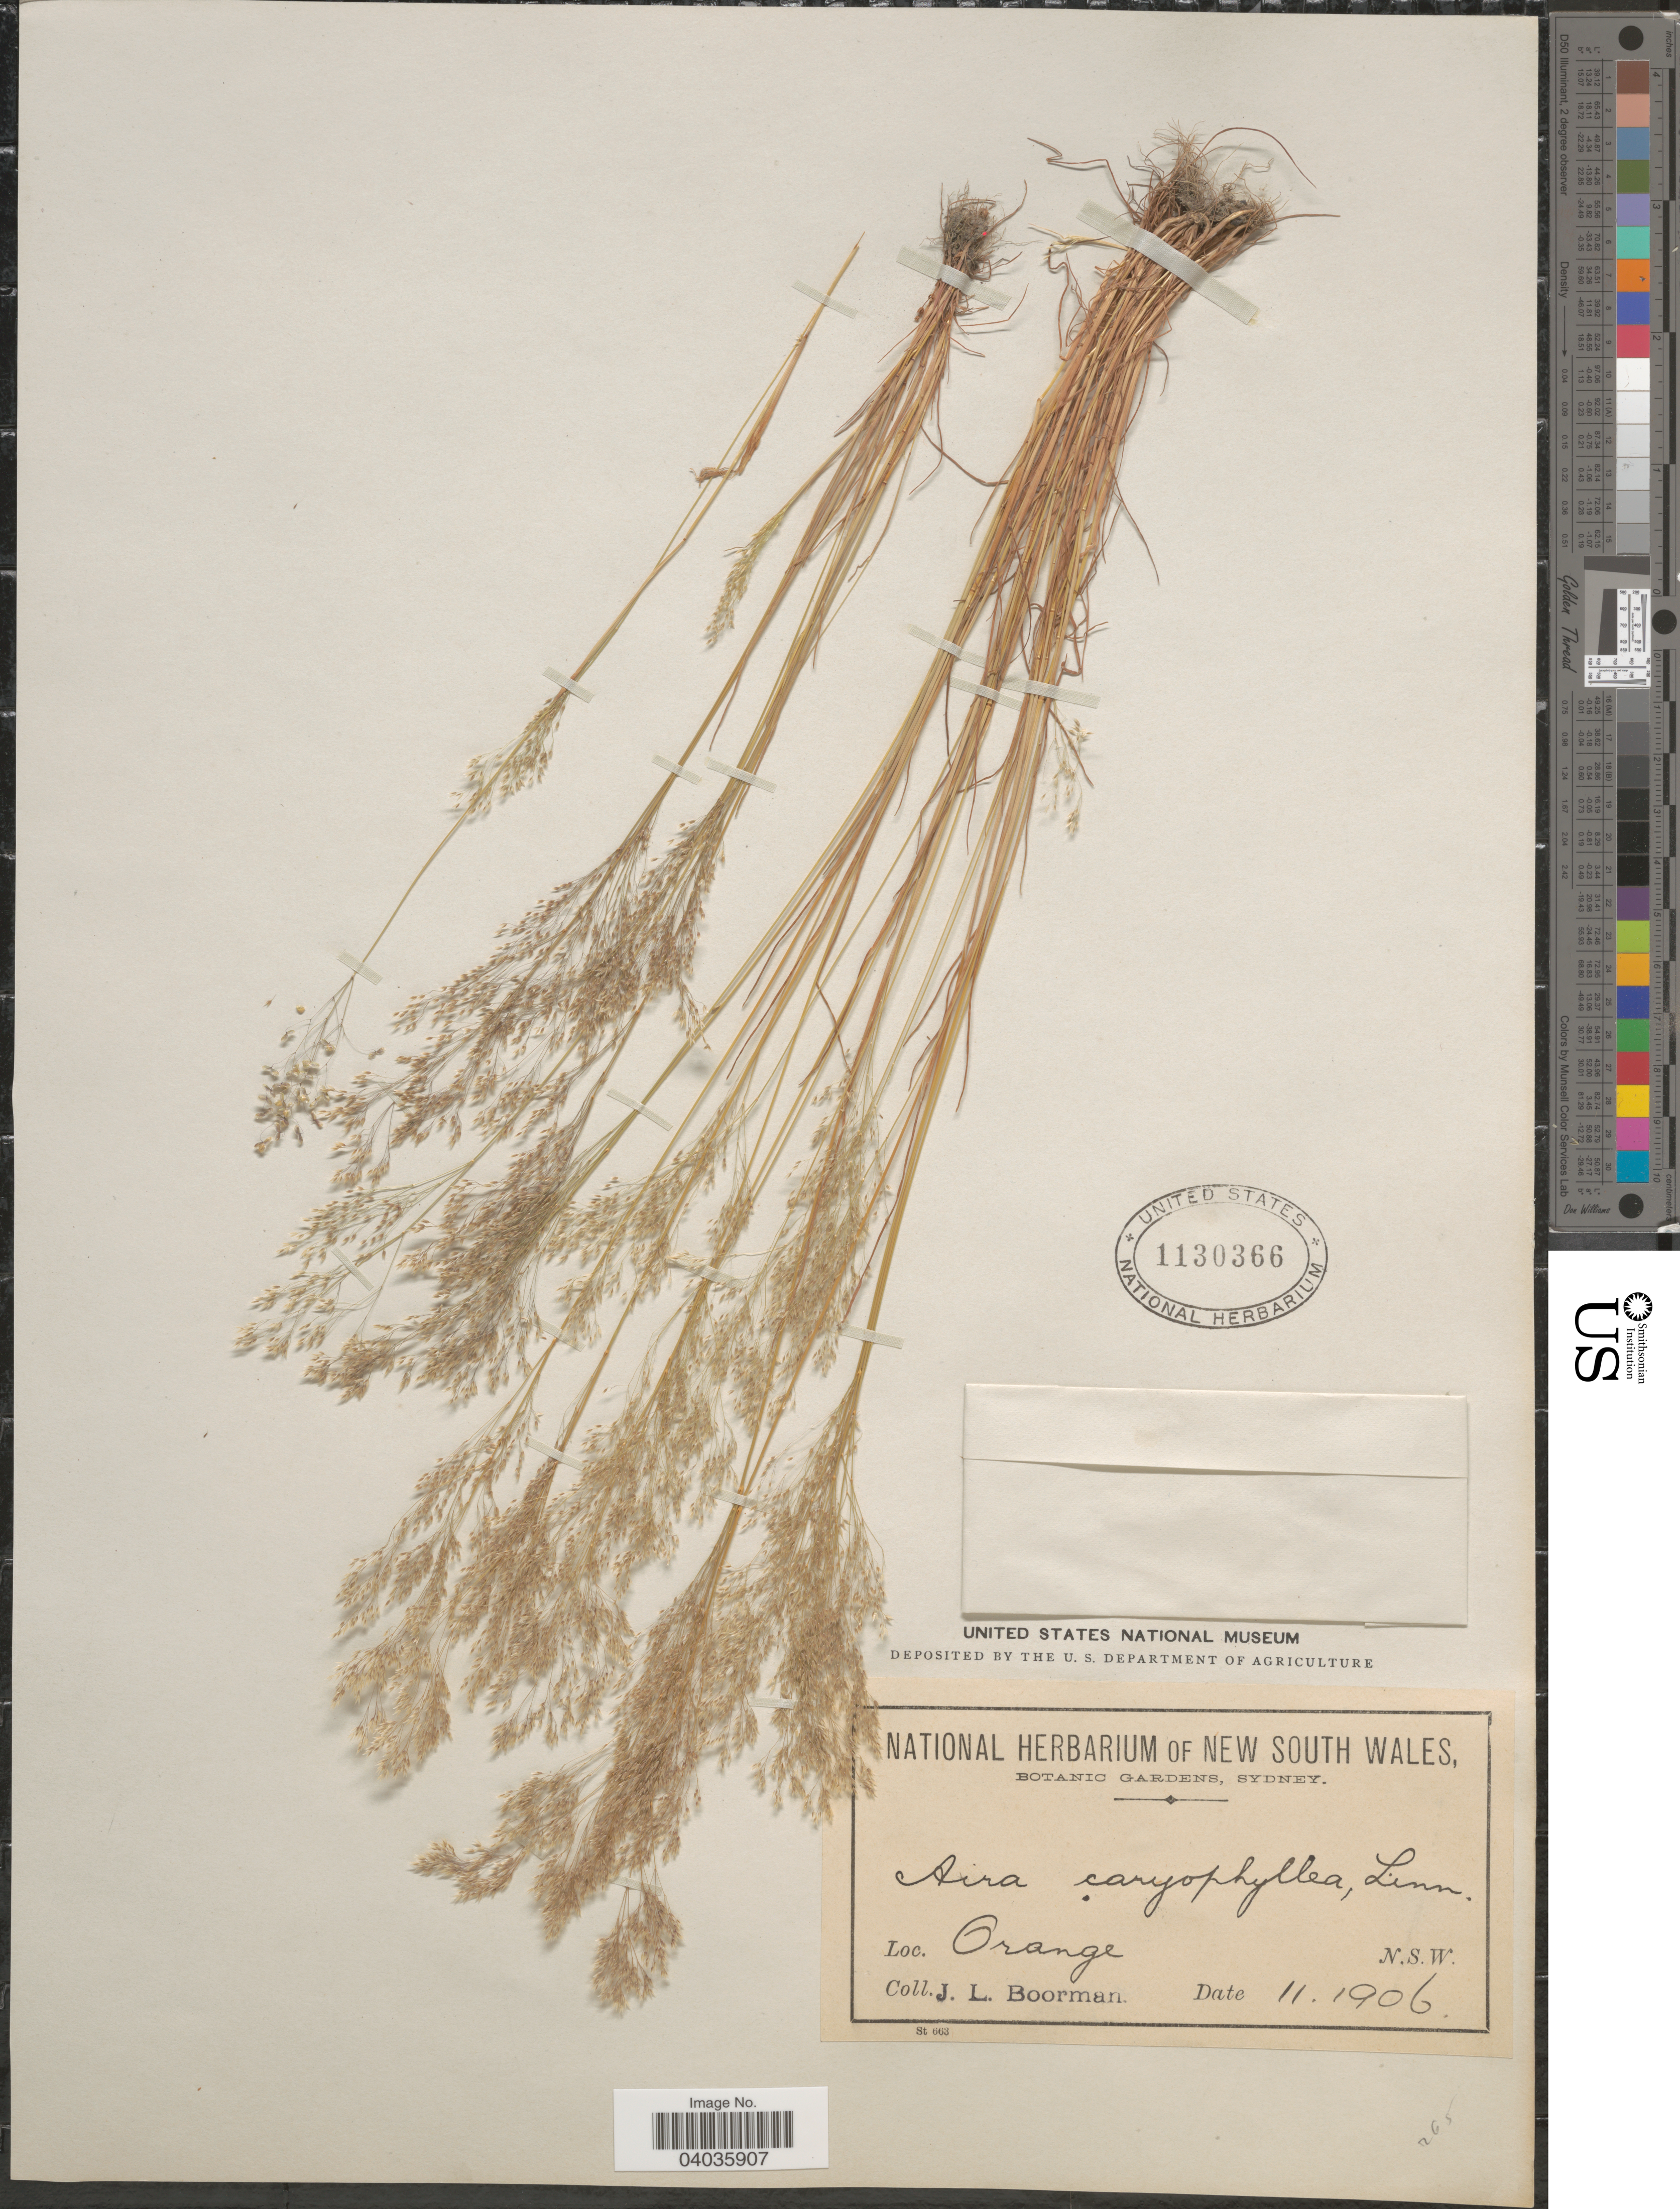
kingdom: Plantae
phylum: Tracheophyta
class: Liliopsida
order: Poales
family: Poaceae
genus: Aira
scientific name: Aira caryophyllea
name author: L.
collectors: J. Boorman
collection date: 1906-11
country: Australia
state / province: New South Wales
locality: Orange.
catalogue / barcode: US 1130366